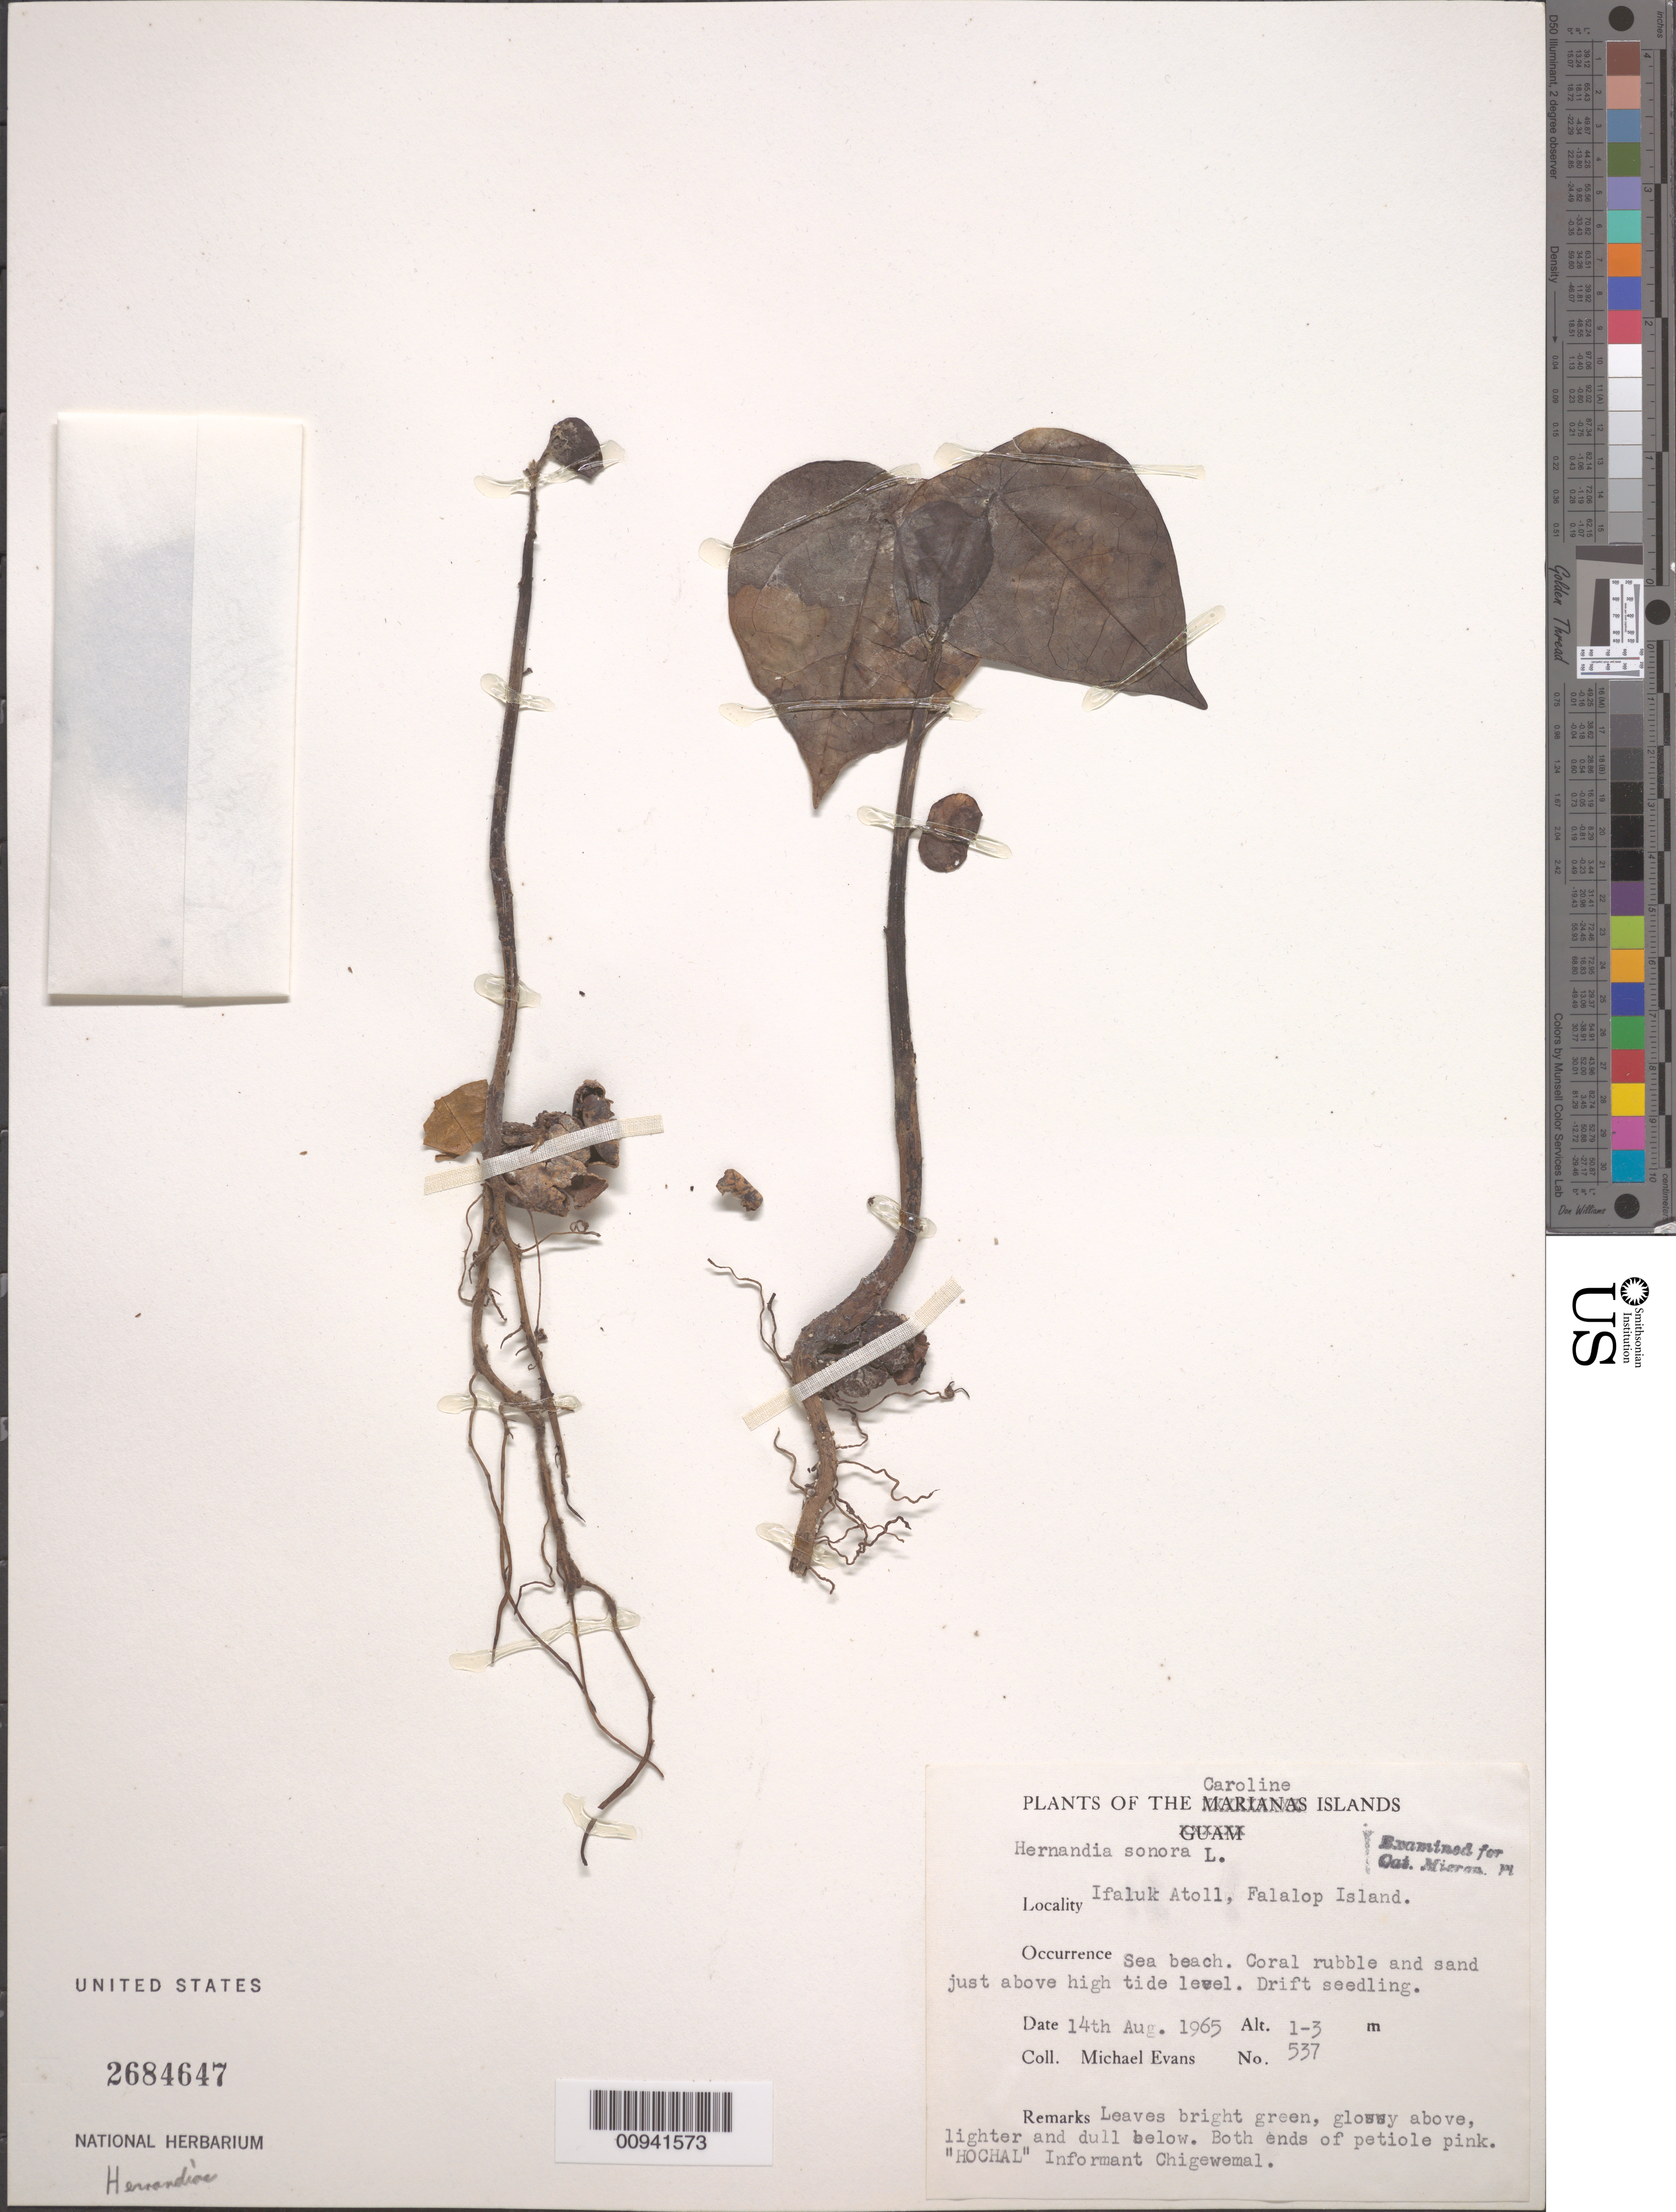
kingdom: Plantae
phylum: Tracheophyta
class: Magnoliopsida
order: Laurales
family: Hernandiaceae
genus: Hernandia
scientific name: Hernandia nymphaeifolia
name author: (C. Presl) Kubitzki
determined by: Strong, M. T., (US), Smithsonian Institution - National Museum of Natural History (UNITED STATES)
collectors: M. Evans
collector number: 537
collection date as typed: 14 Aug 1965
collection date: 1965-08-14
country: Micronesia, Federated States of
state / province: Yap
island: Ifalik [Ifaluk] Atoll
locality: Falalap Islet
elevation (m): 1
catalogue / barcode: US 2684647